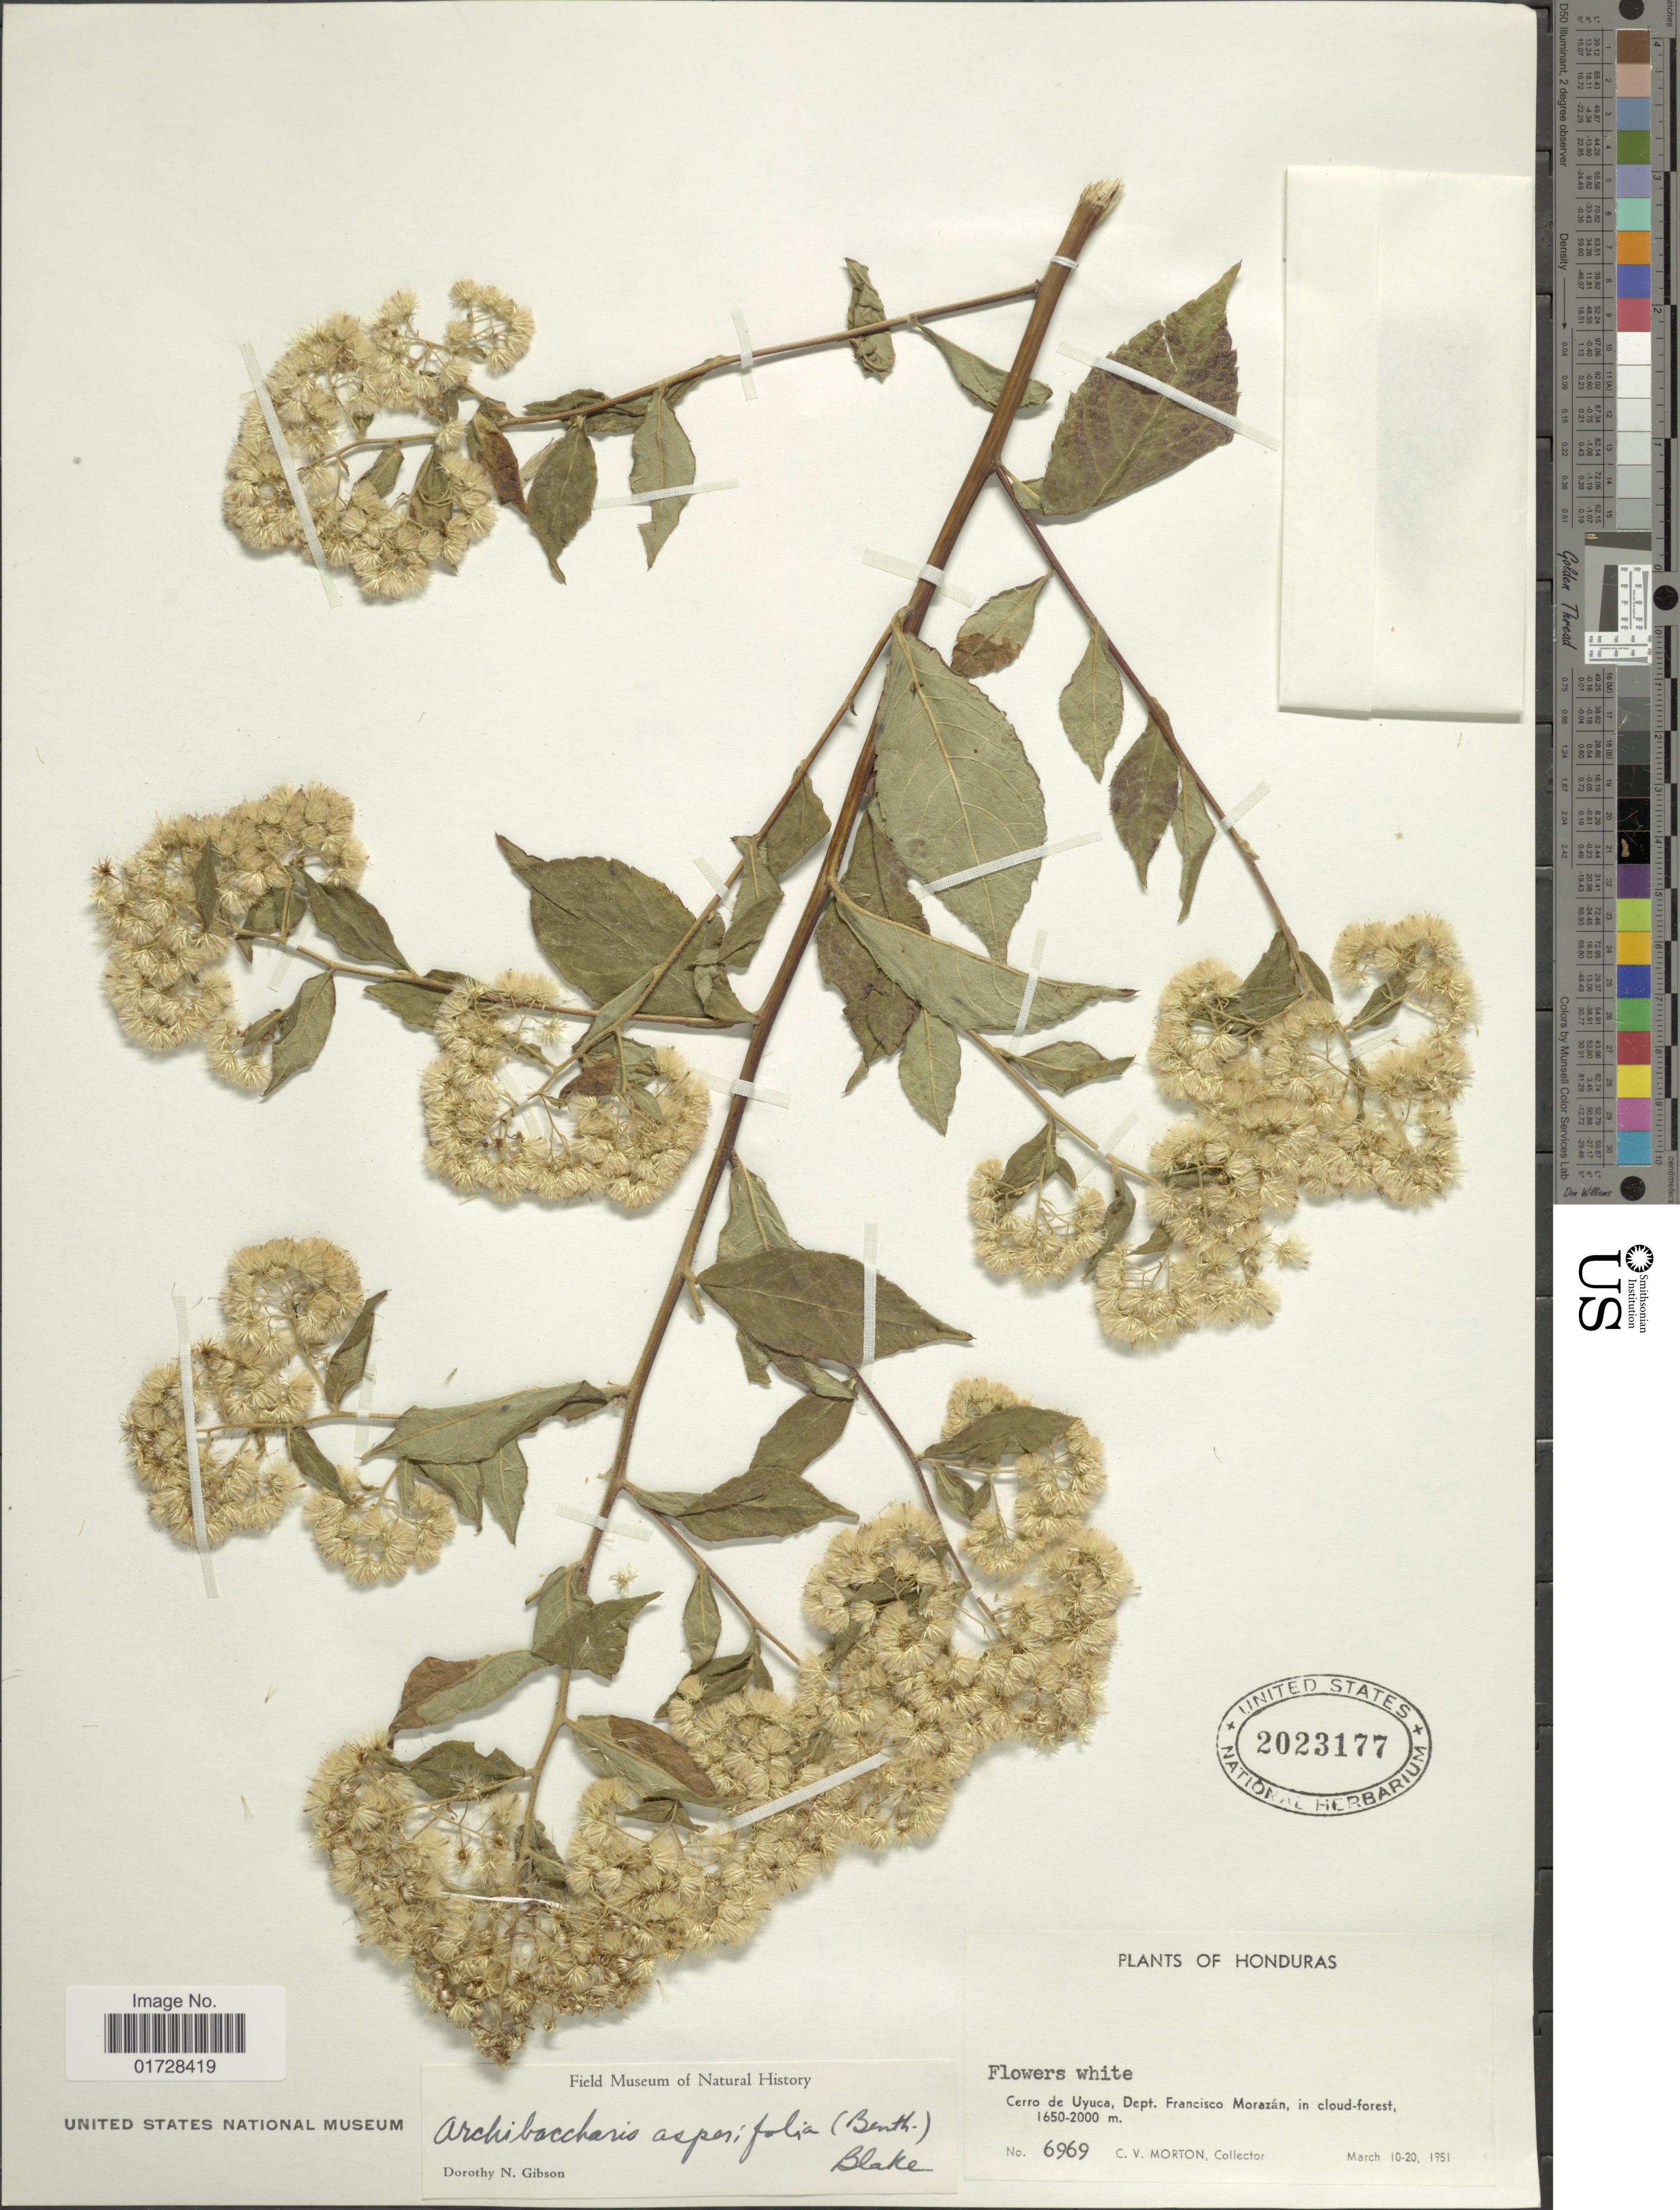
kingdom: Plantae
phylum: Tracheophyta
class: Magnoliopsida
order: Asterales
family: Asteraceae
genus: Archibaccharis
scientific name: Archibaccharis asperifolia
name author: (Benth.) S.F. Blake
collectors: C. V. Morton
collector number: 6969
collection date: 1951-03-10/1951-03-20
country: Honduras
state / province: Fco. Morazán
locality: Cerro de Uyuca, Dept. Francisco Morazan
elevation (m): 1650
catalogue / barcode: US 2023177